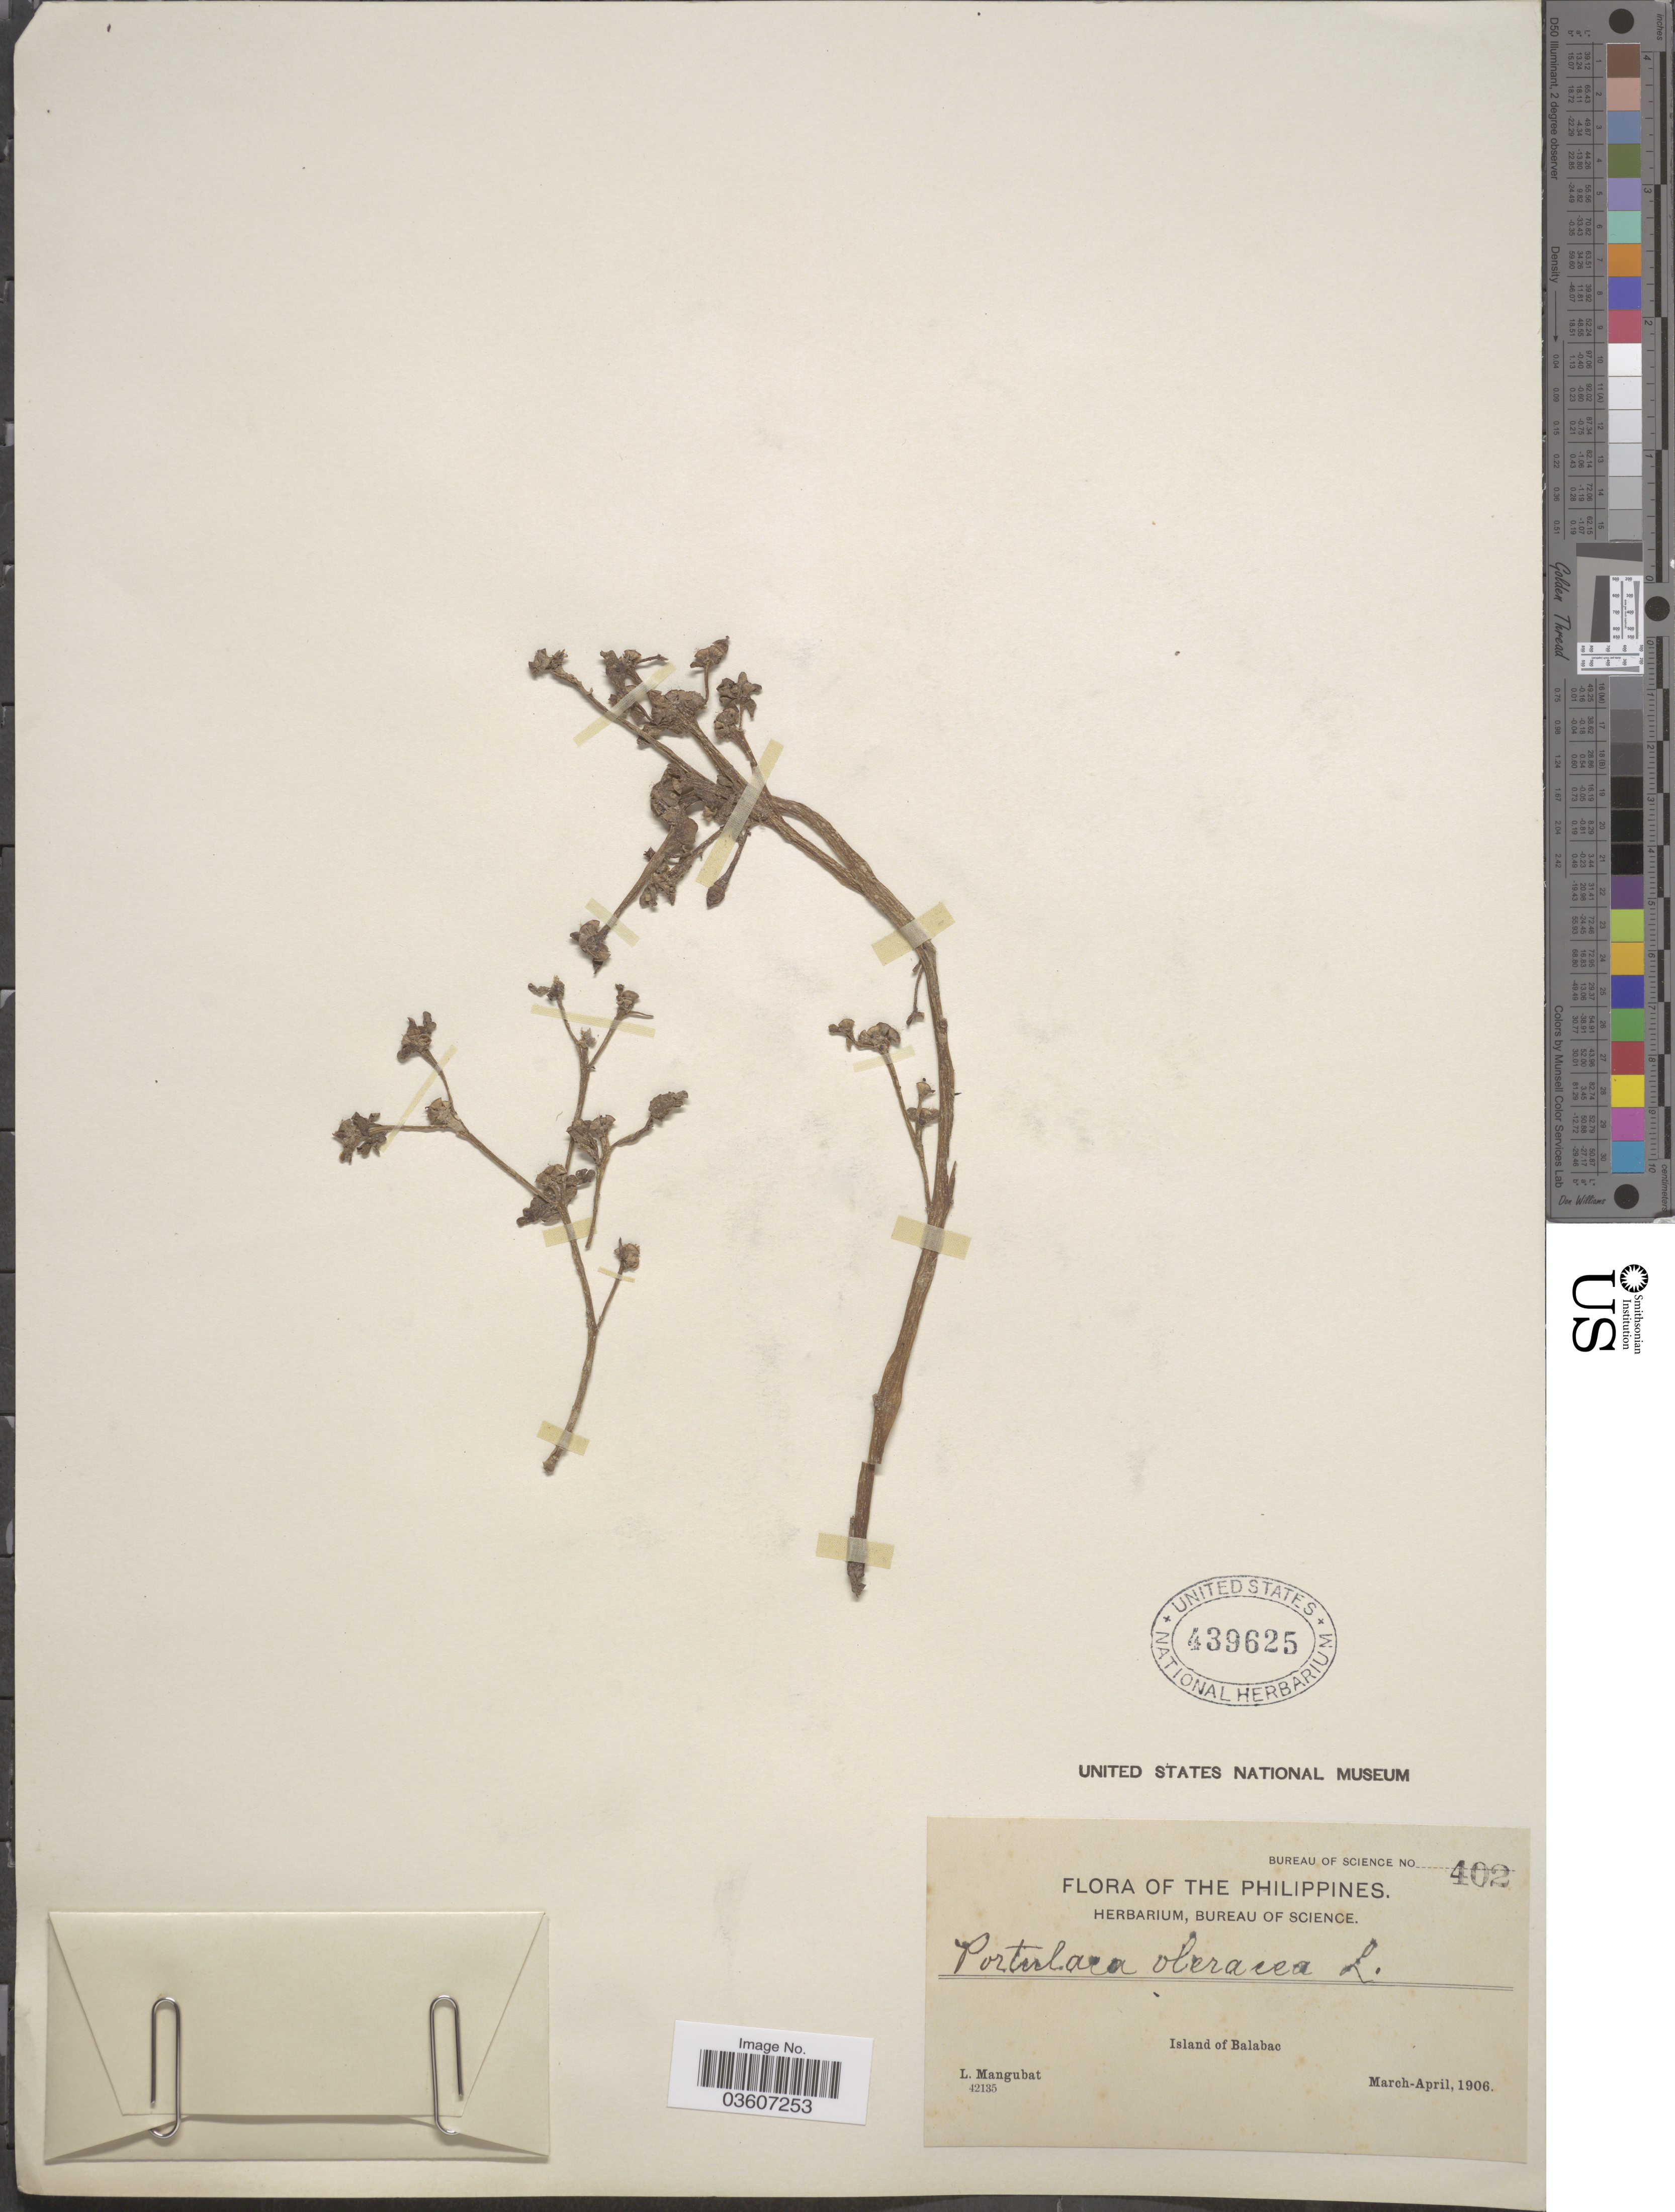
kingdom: Plantae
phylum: Tracheophyta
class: Magnoliopsida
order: Caryophyllales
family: Portulacaceae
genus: Portulaca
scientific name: Portulaca oleracea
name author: L.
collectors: L. Mangubat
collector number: Bureau of Science 402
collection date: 1906-03/1906-04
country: Philippines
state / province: Mimaropa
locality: Island of Balabac.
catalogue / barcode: US 439625